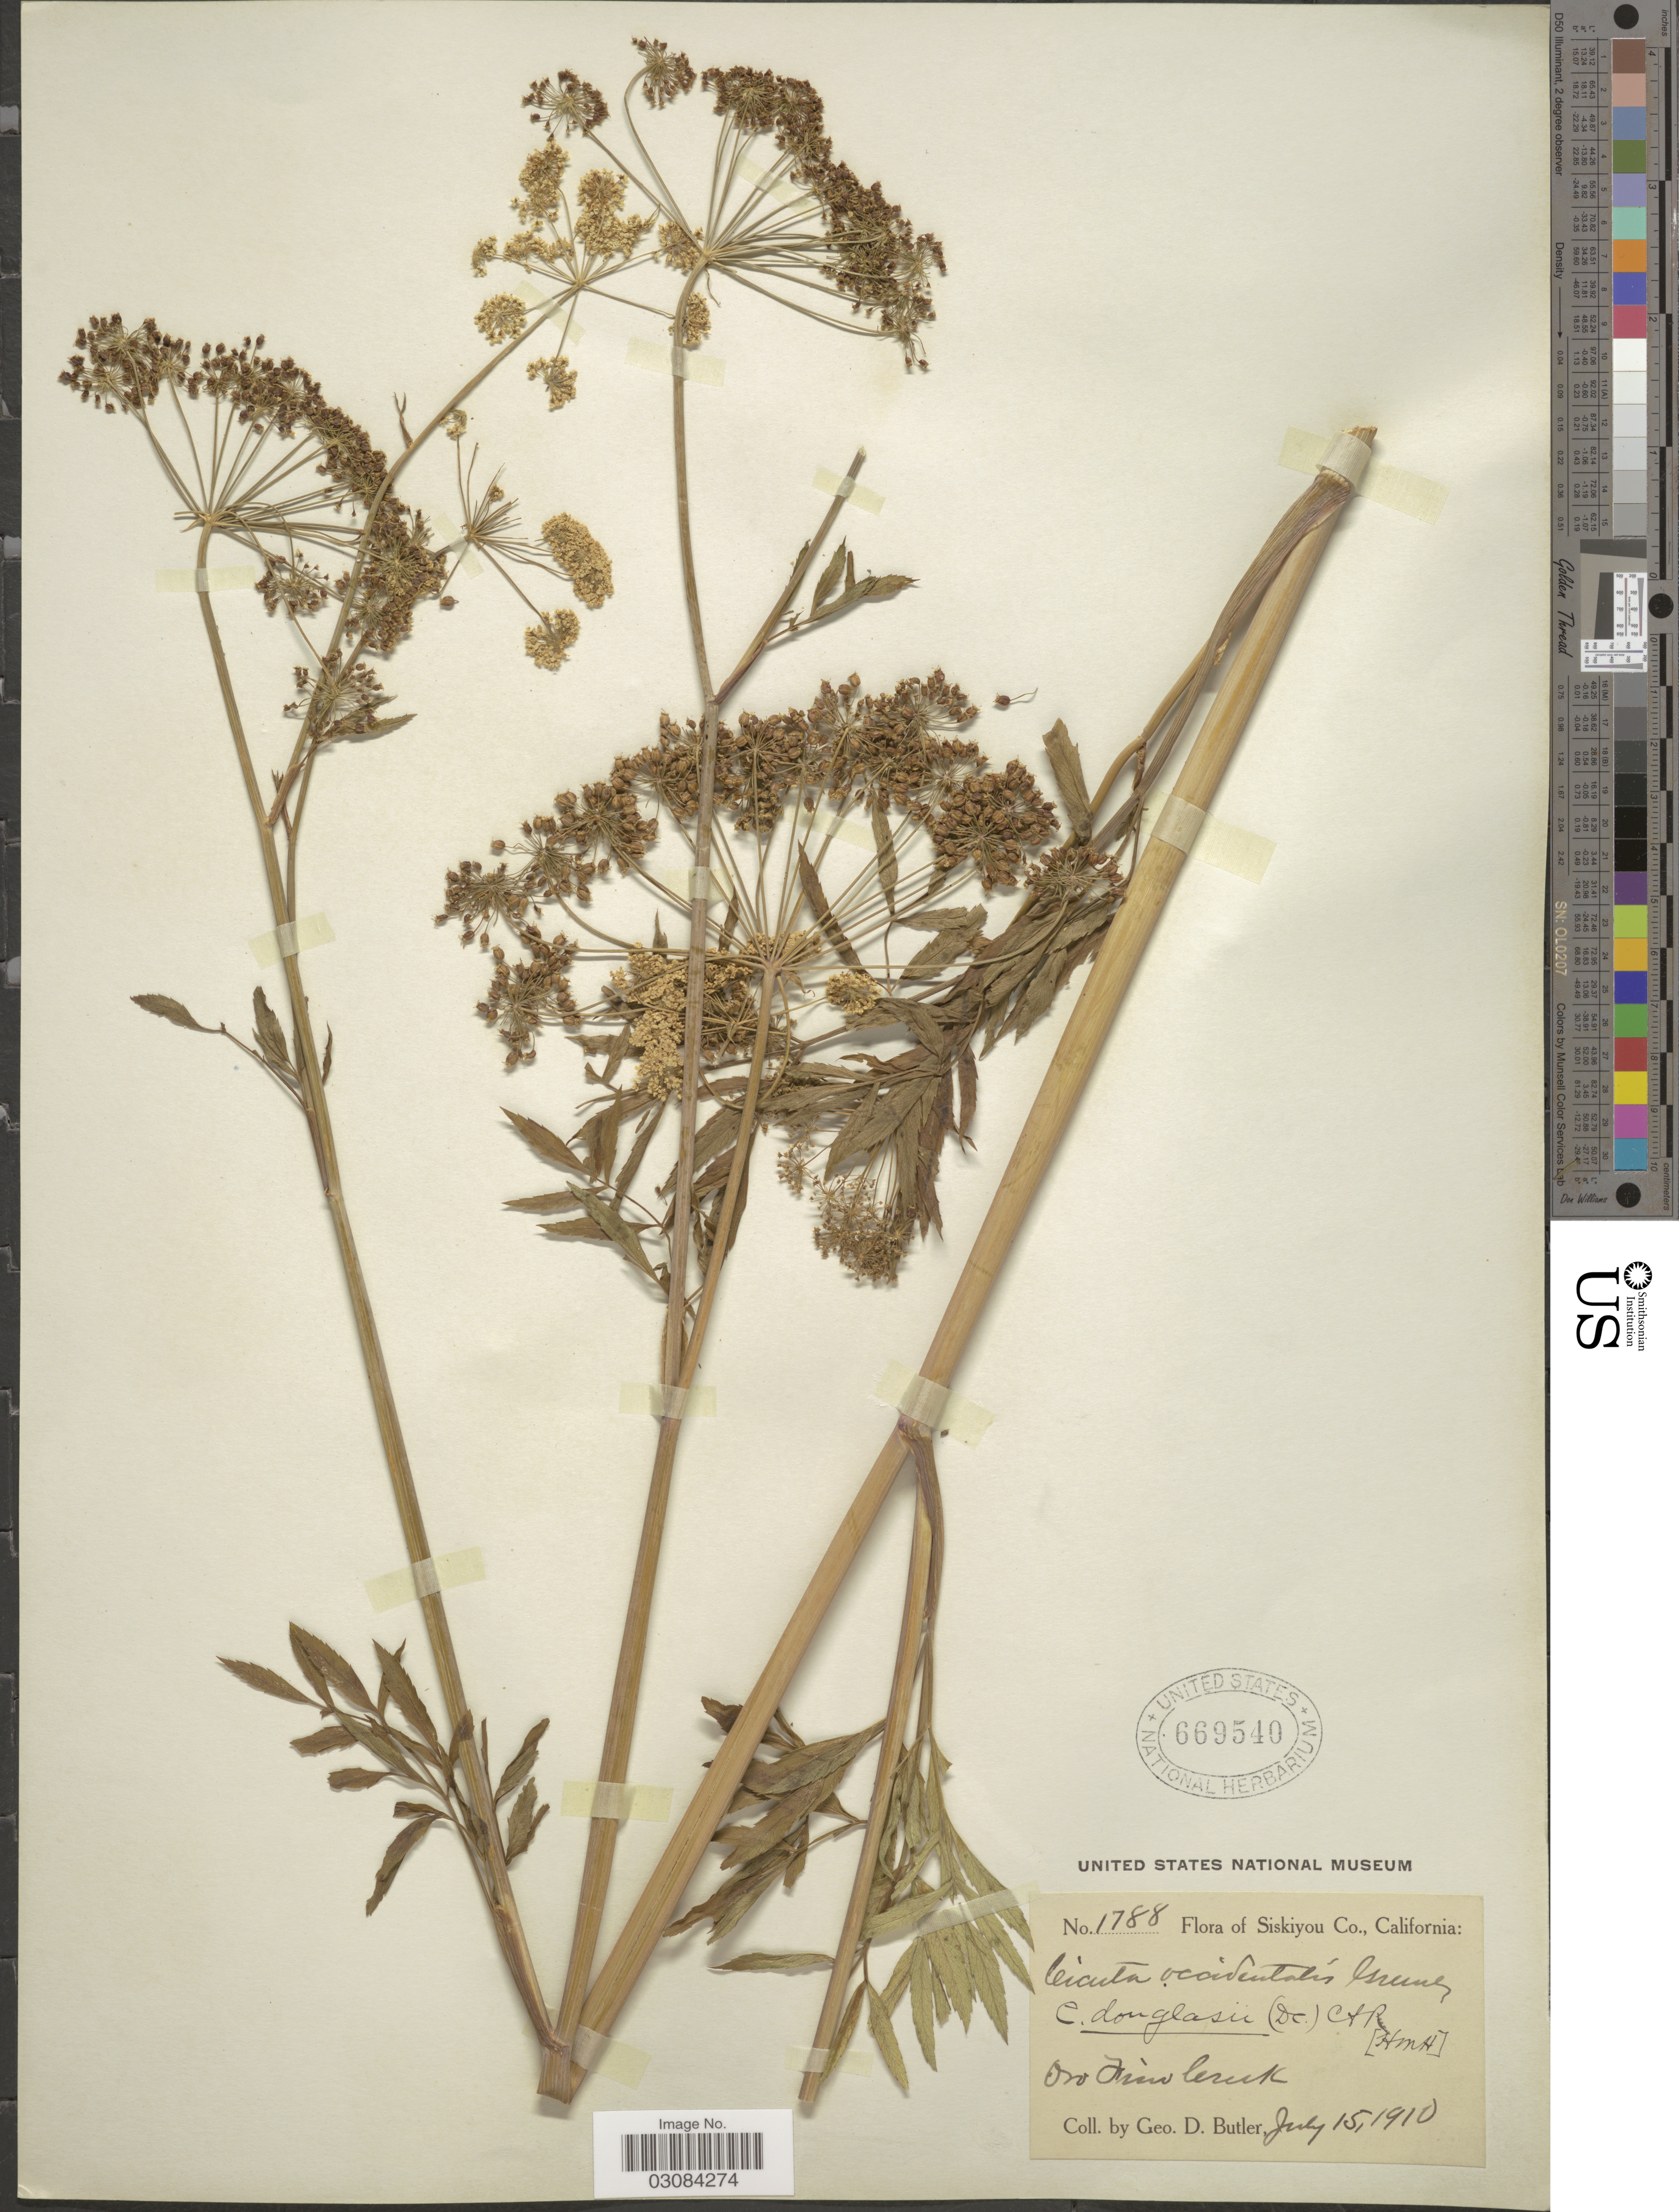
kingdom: Plantae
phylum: Tracheophyta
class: Magnoliopsida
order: Apiales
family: Apiaceae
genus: Cicuta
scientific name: Cicuta douglasii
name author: (DC.) J.M. Coult. & Rose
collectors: G. D. Butler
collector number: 1788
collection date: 1910-07-15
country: United States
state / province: California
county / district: Siskiyou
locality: Siskiyou Co. Oro Fino Creek.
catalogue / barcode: US 669540